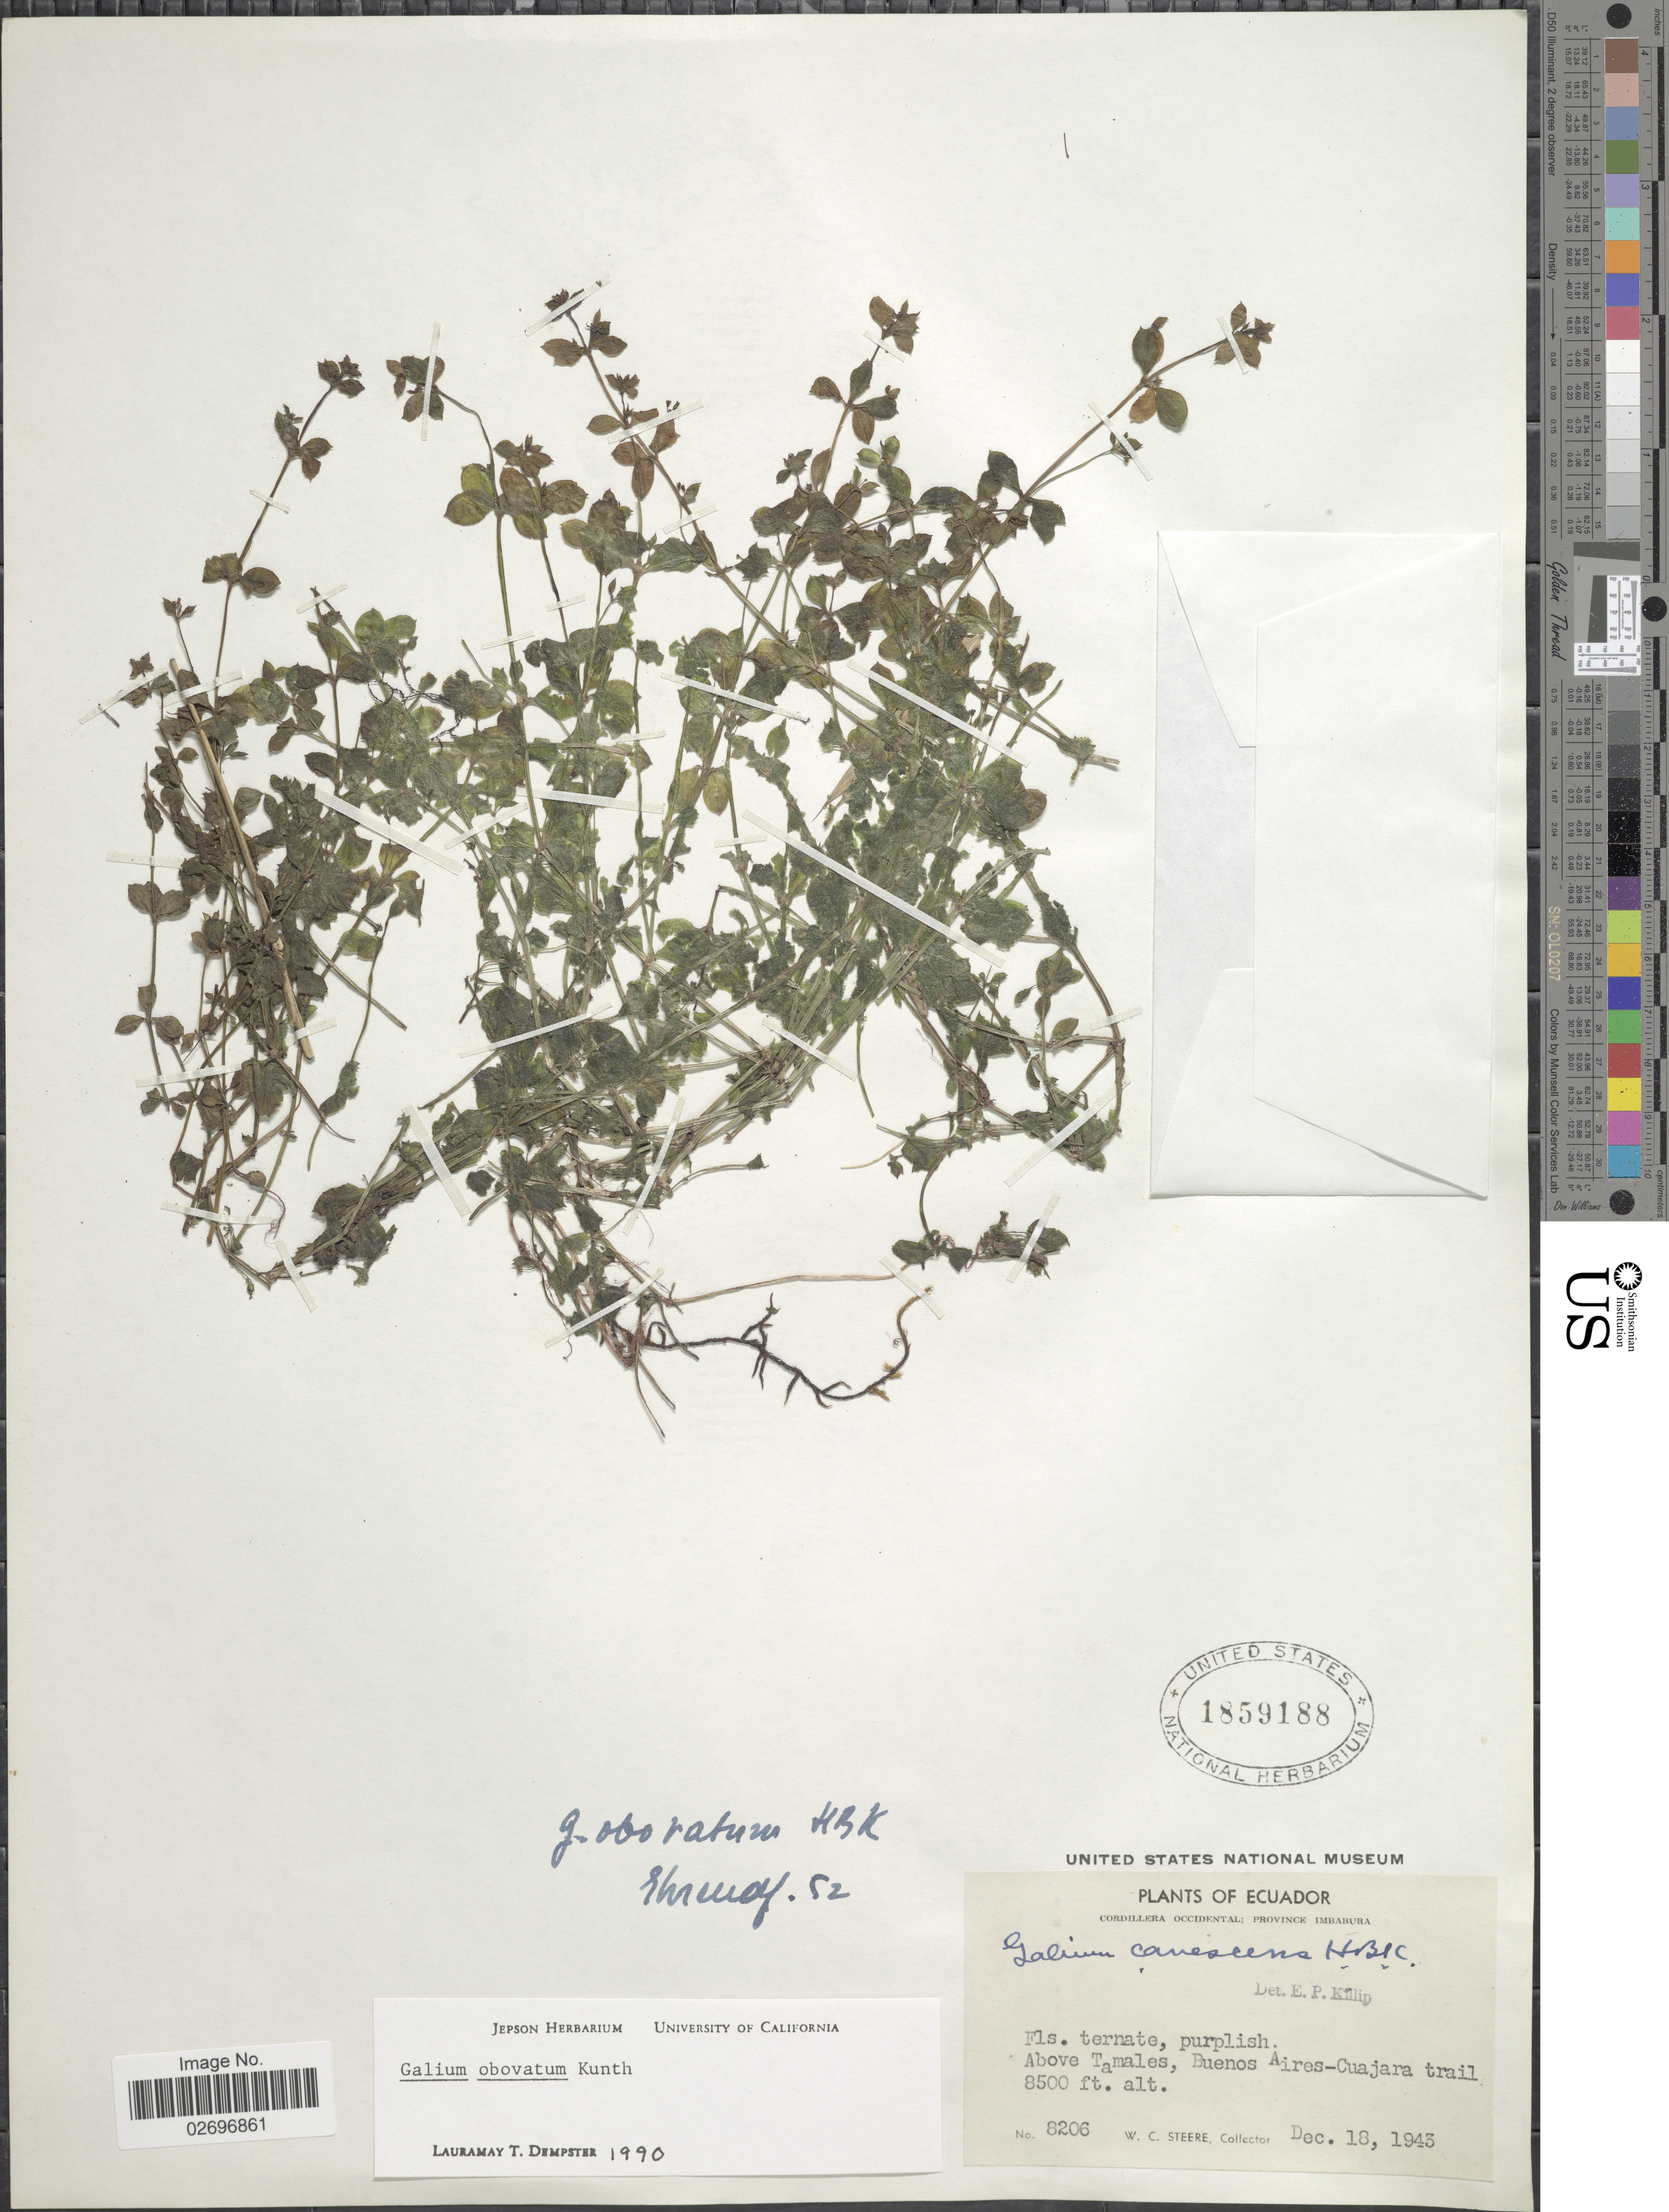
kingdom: Plantae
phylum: Tracheophyta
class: Magnoliopsida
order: Gentianales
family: Rubiaceae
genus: Galium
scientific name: Galium obovatum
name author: Kunth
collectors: W. C. Steere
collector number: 8206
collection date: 1943-12-18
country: Ecuador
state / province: Imbabura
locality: Cordillera Central, above Tamales, Buenos-Aires-Cuajara trail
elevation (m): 2591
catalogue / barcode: US 1859188